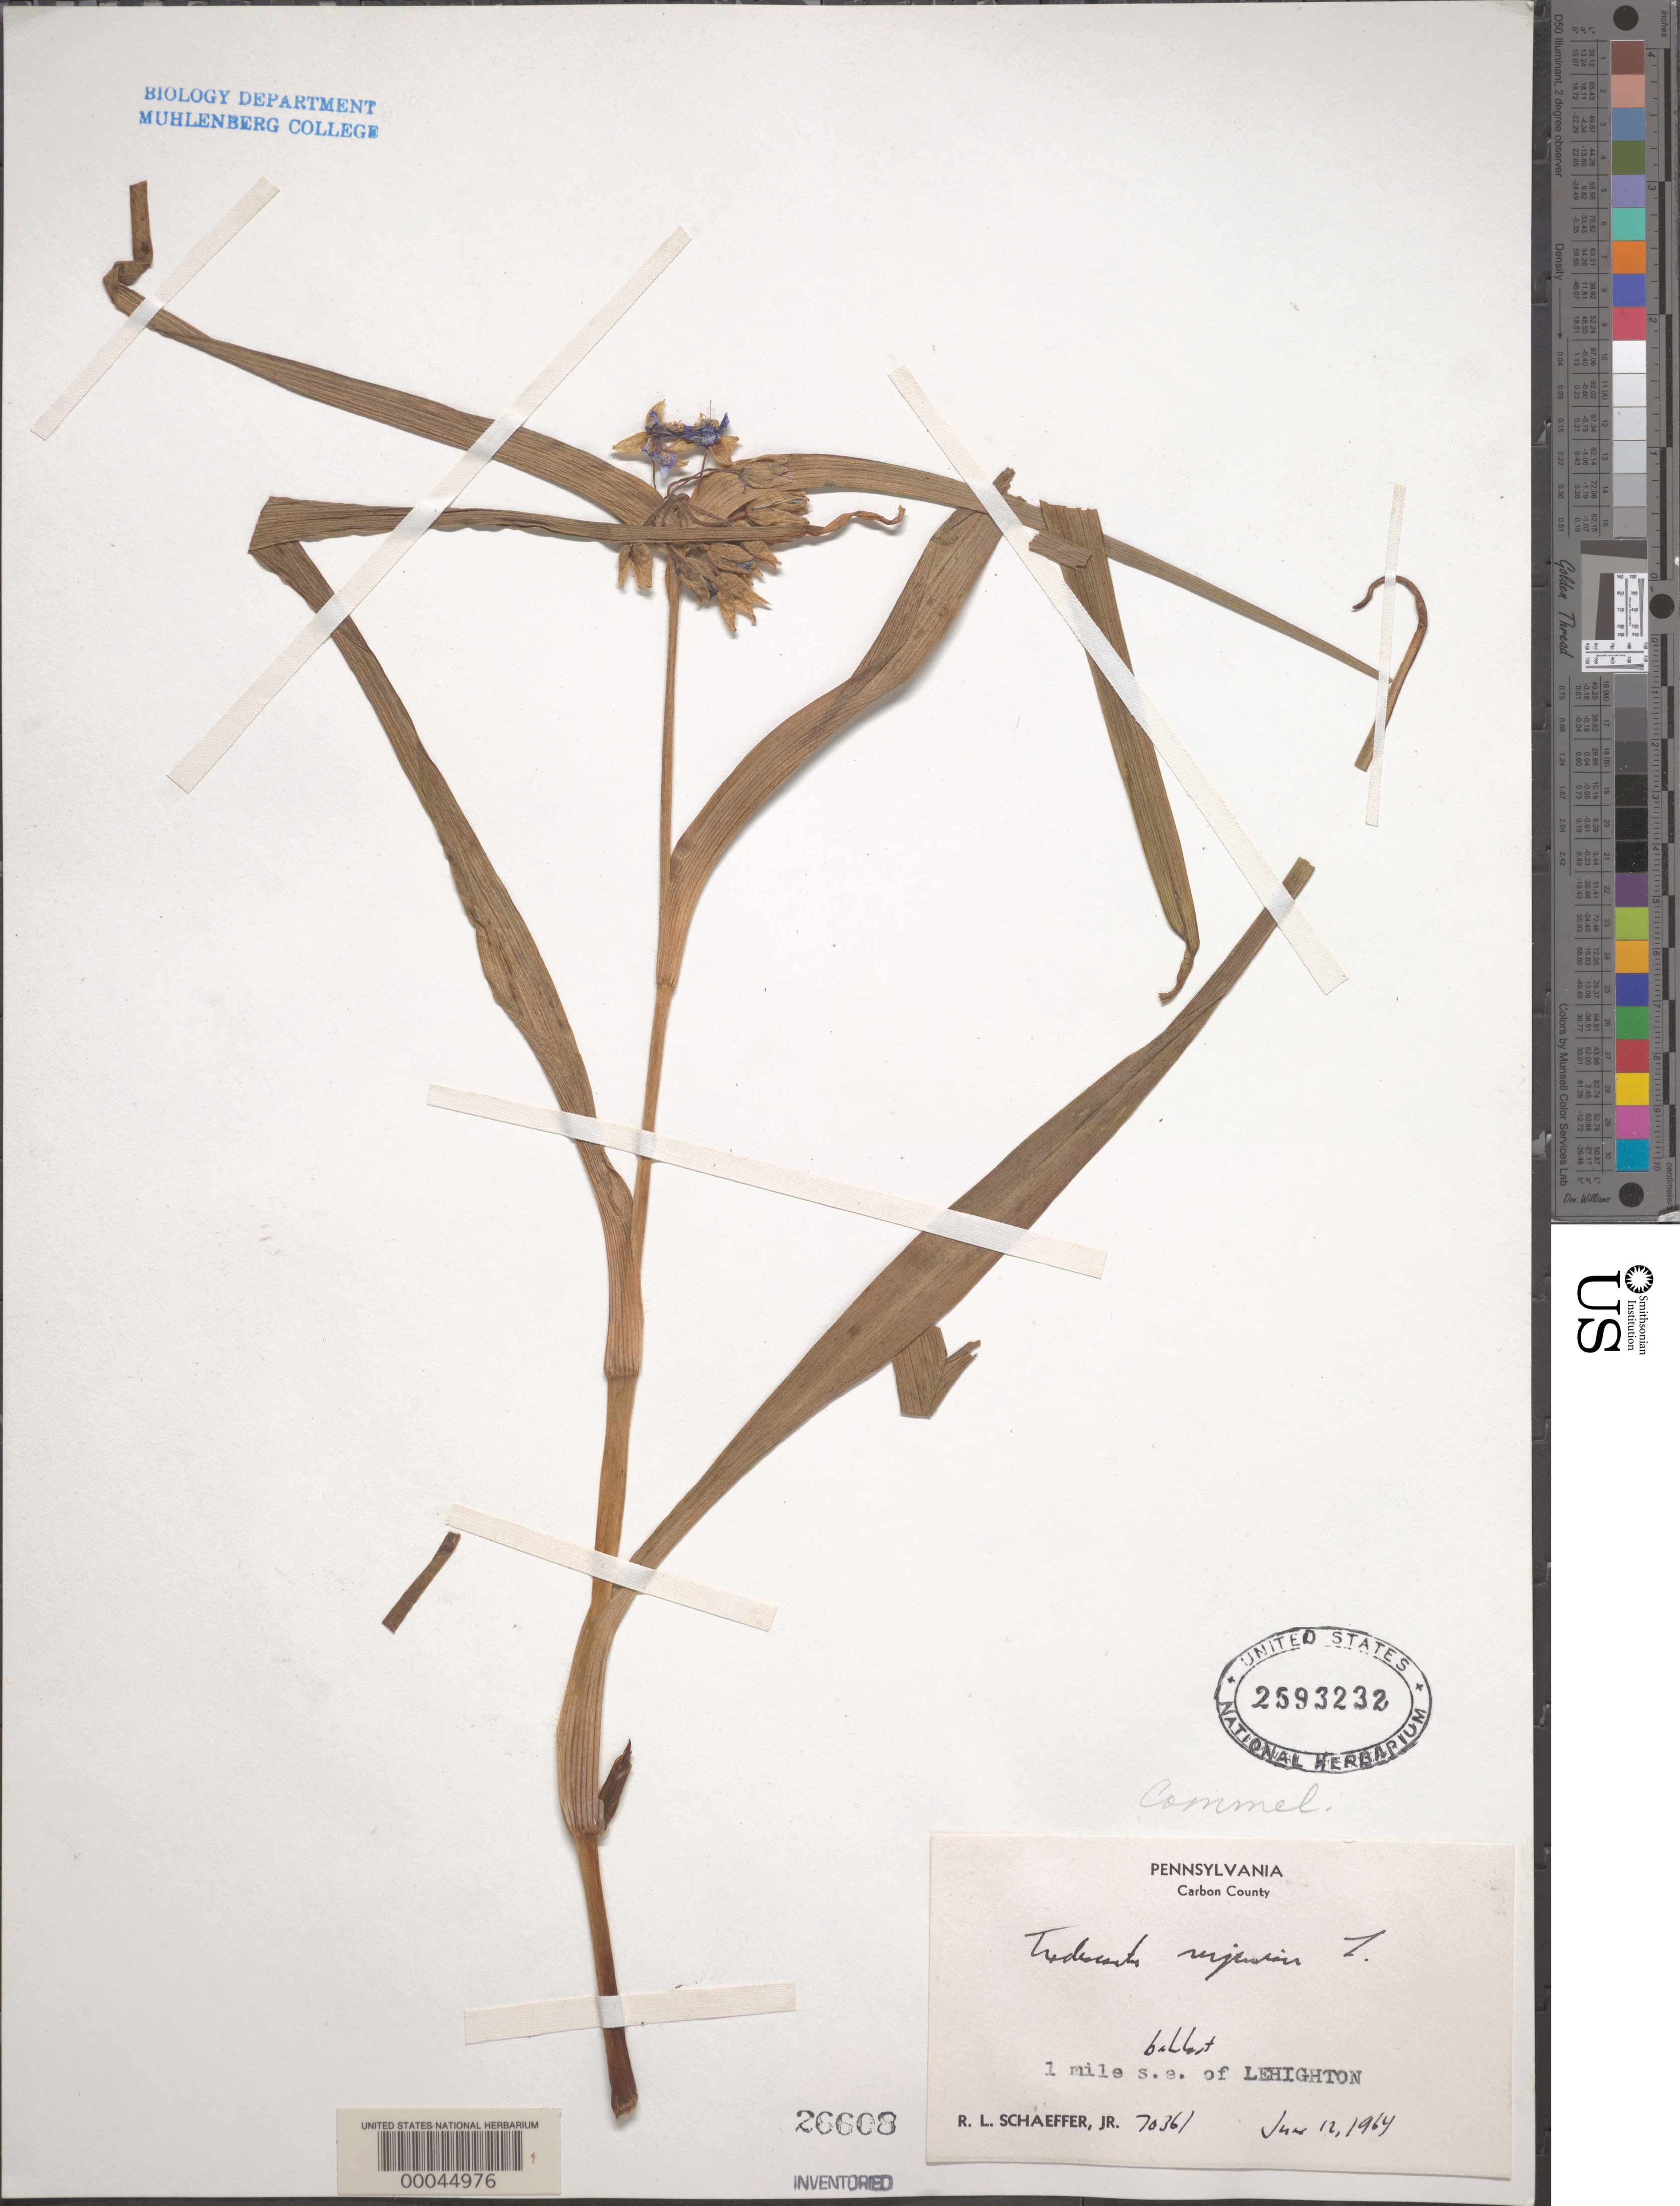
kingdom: Plantae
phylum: Tracheophyta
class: Liliopsida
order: Commelinales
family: Commelinaceae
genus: Tradescantia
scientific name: Tradescantia virginiana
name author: L.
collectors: R. Schaeffer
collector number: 70361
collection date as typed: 12 Jun 1964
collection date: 1964-06-12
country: United States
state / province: Pennsylvania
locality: Se of lehighton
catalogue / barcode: US 2593232